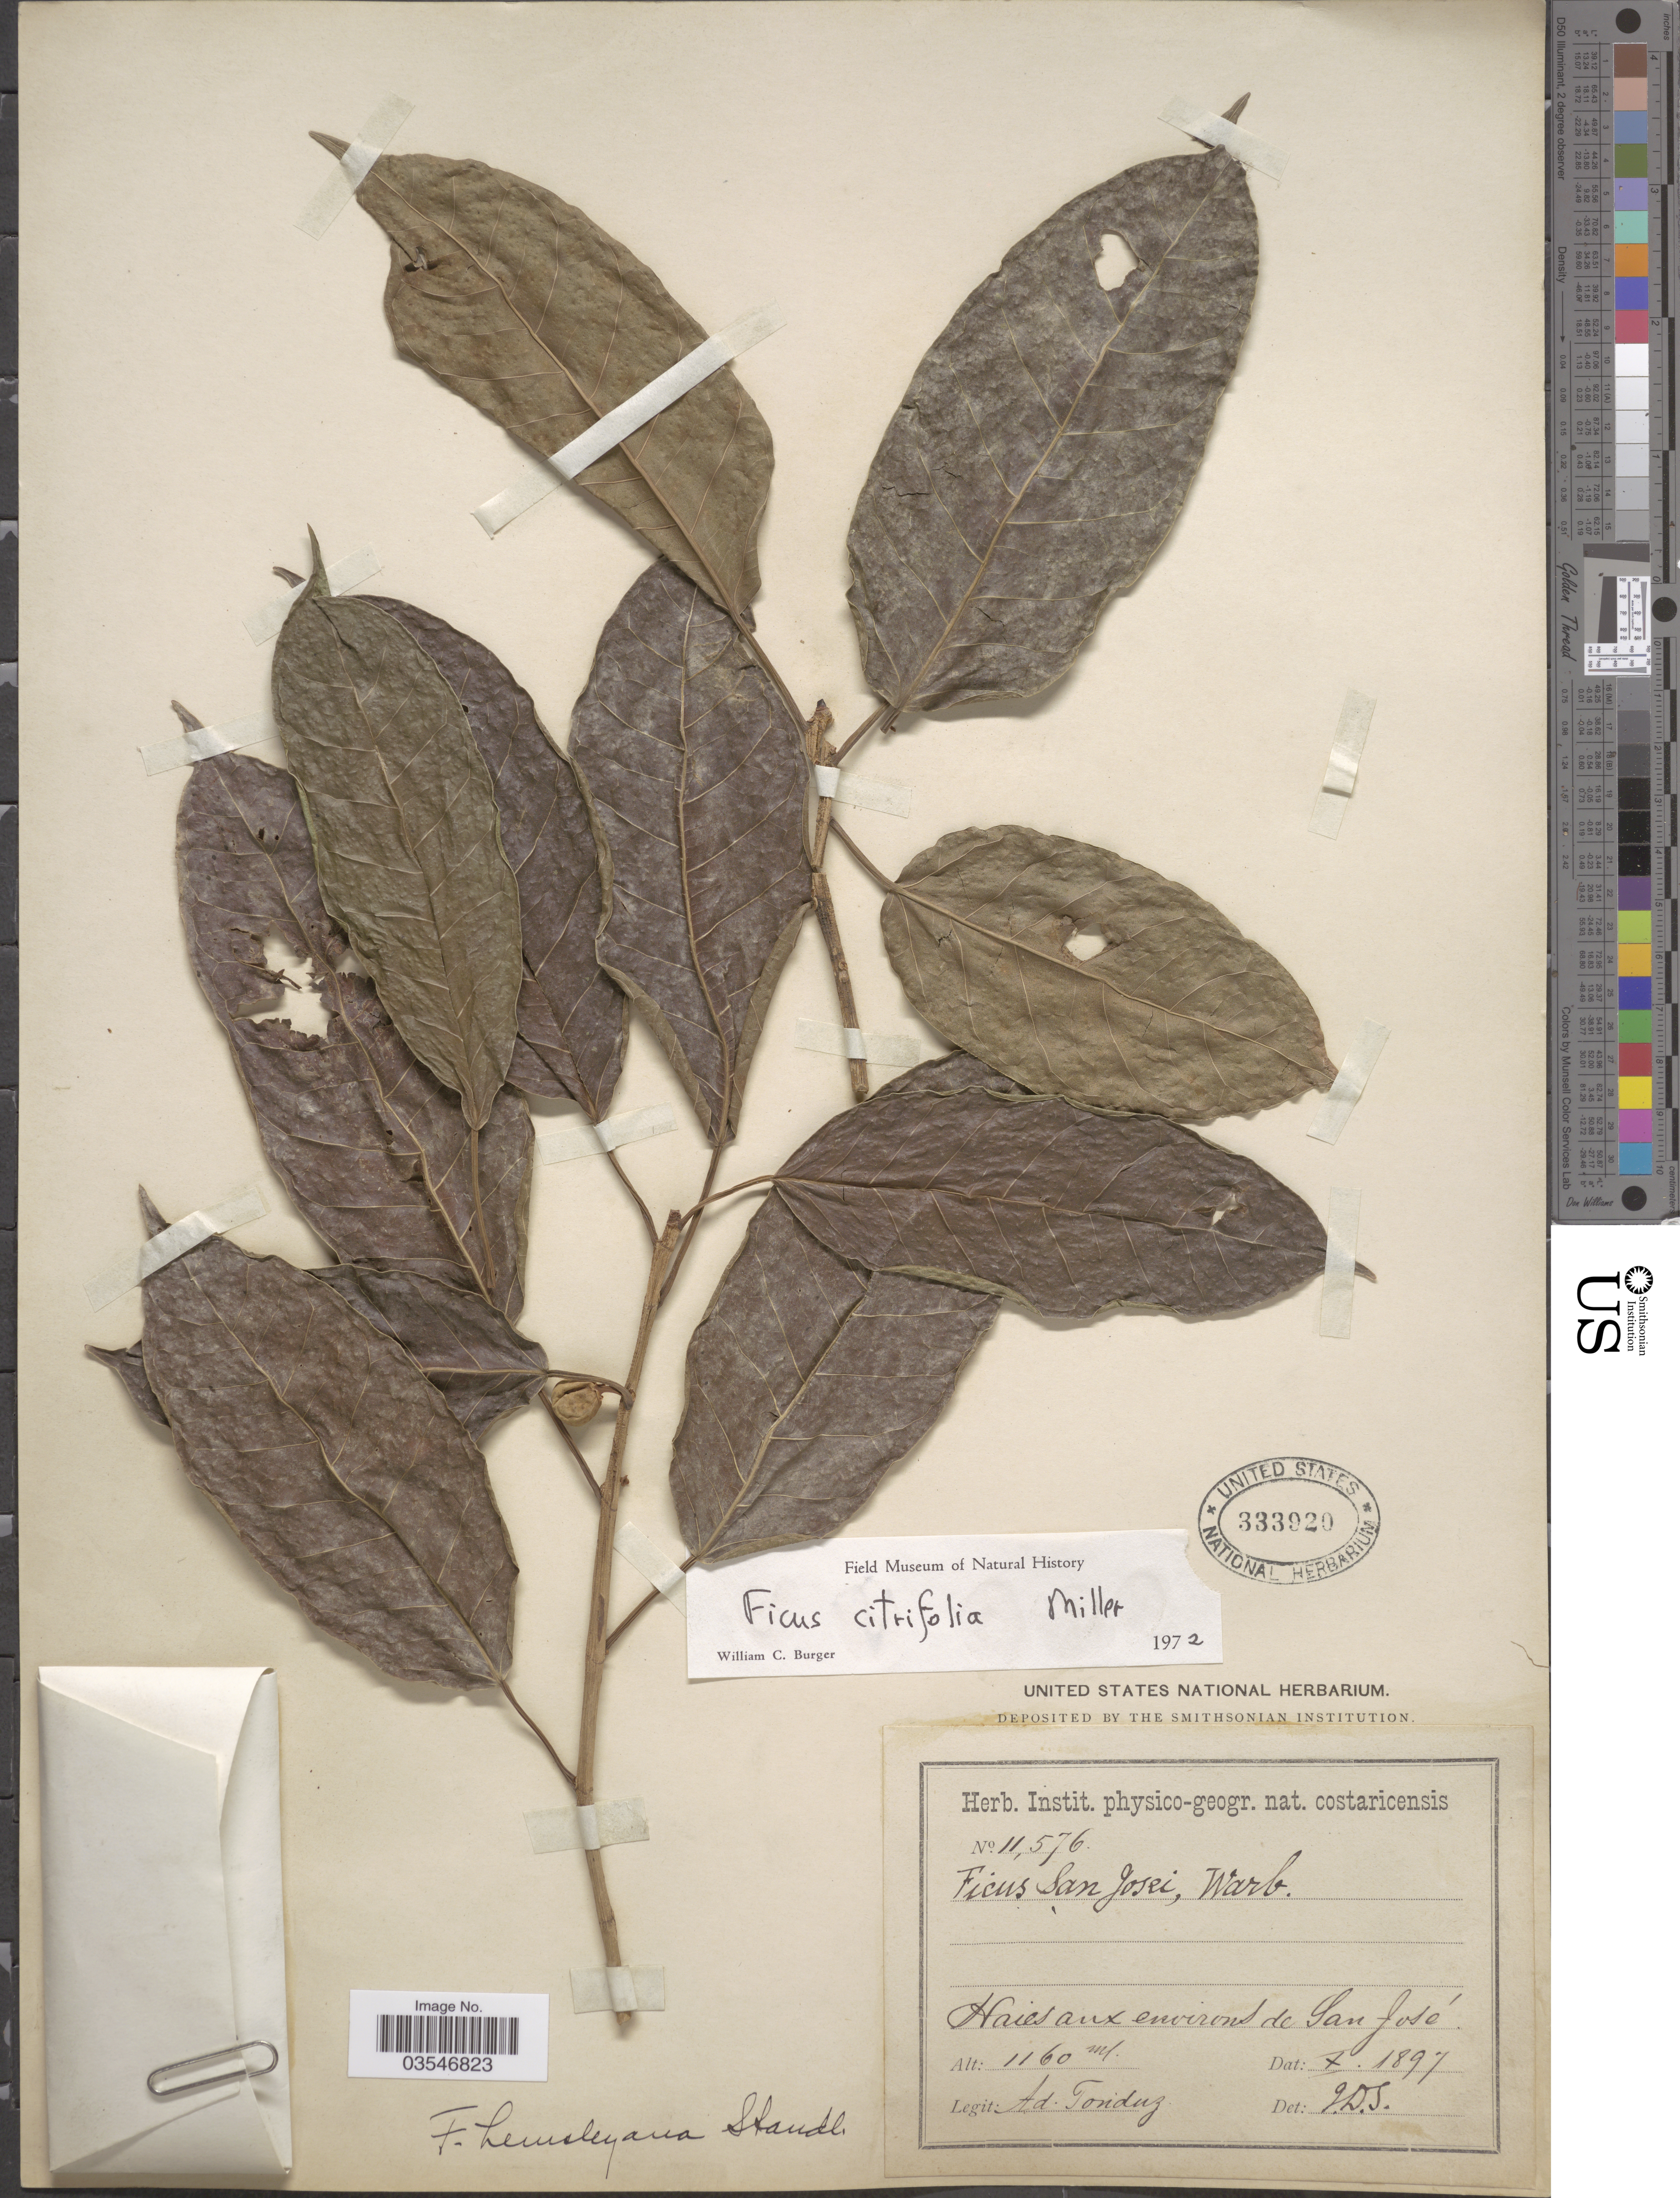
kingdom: Plantae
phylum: Tracheophyta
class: Magnoliopsida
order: Rosales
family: Moraceae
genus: Ficus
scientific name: Ficus citrifolia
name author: Mill.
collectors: A. Tonduz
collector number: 11576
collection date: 1897-10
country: Costa Rica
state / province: San José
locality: Haies aux environs de San José.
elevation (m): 1160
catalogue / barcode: US 333920